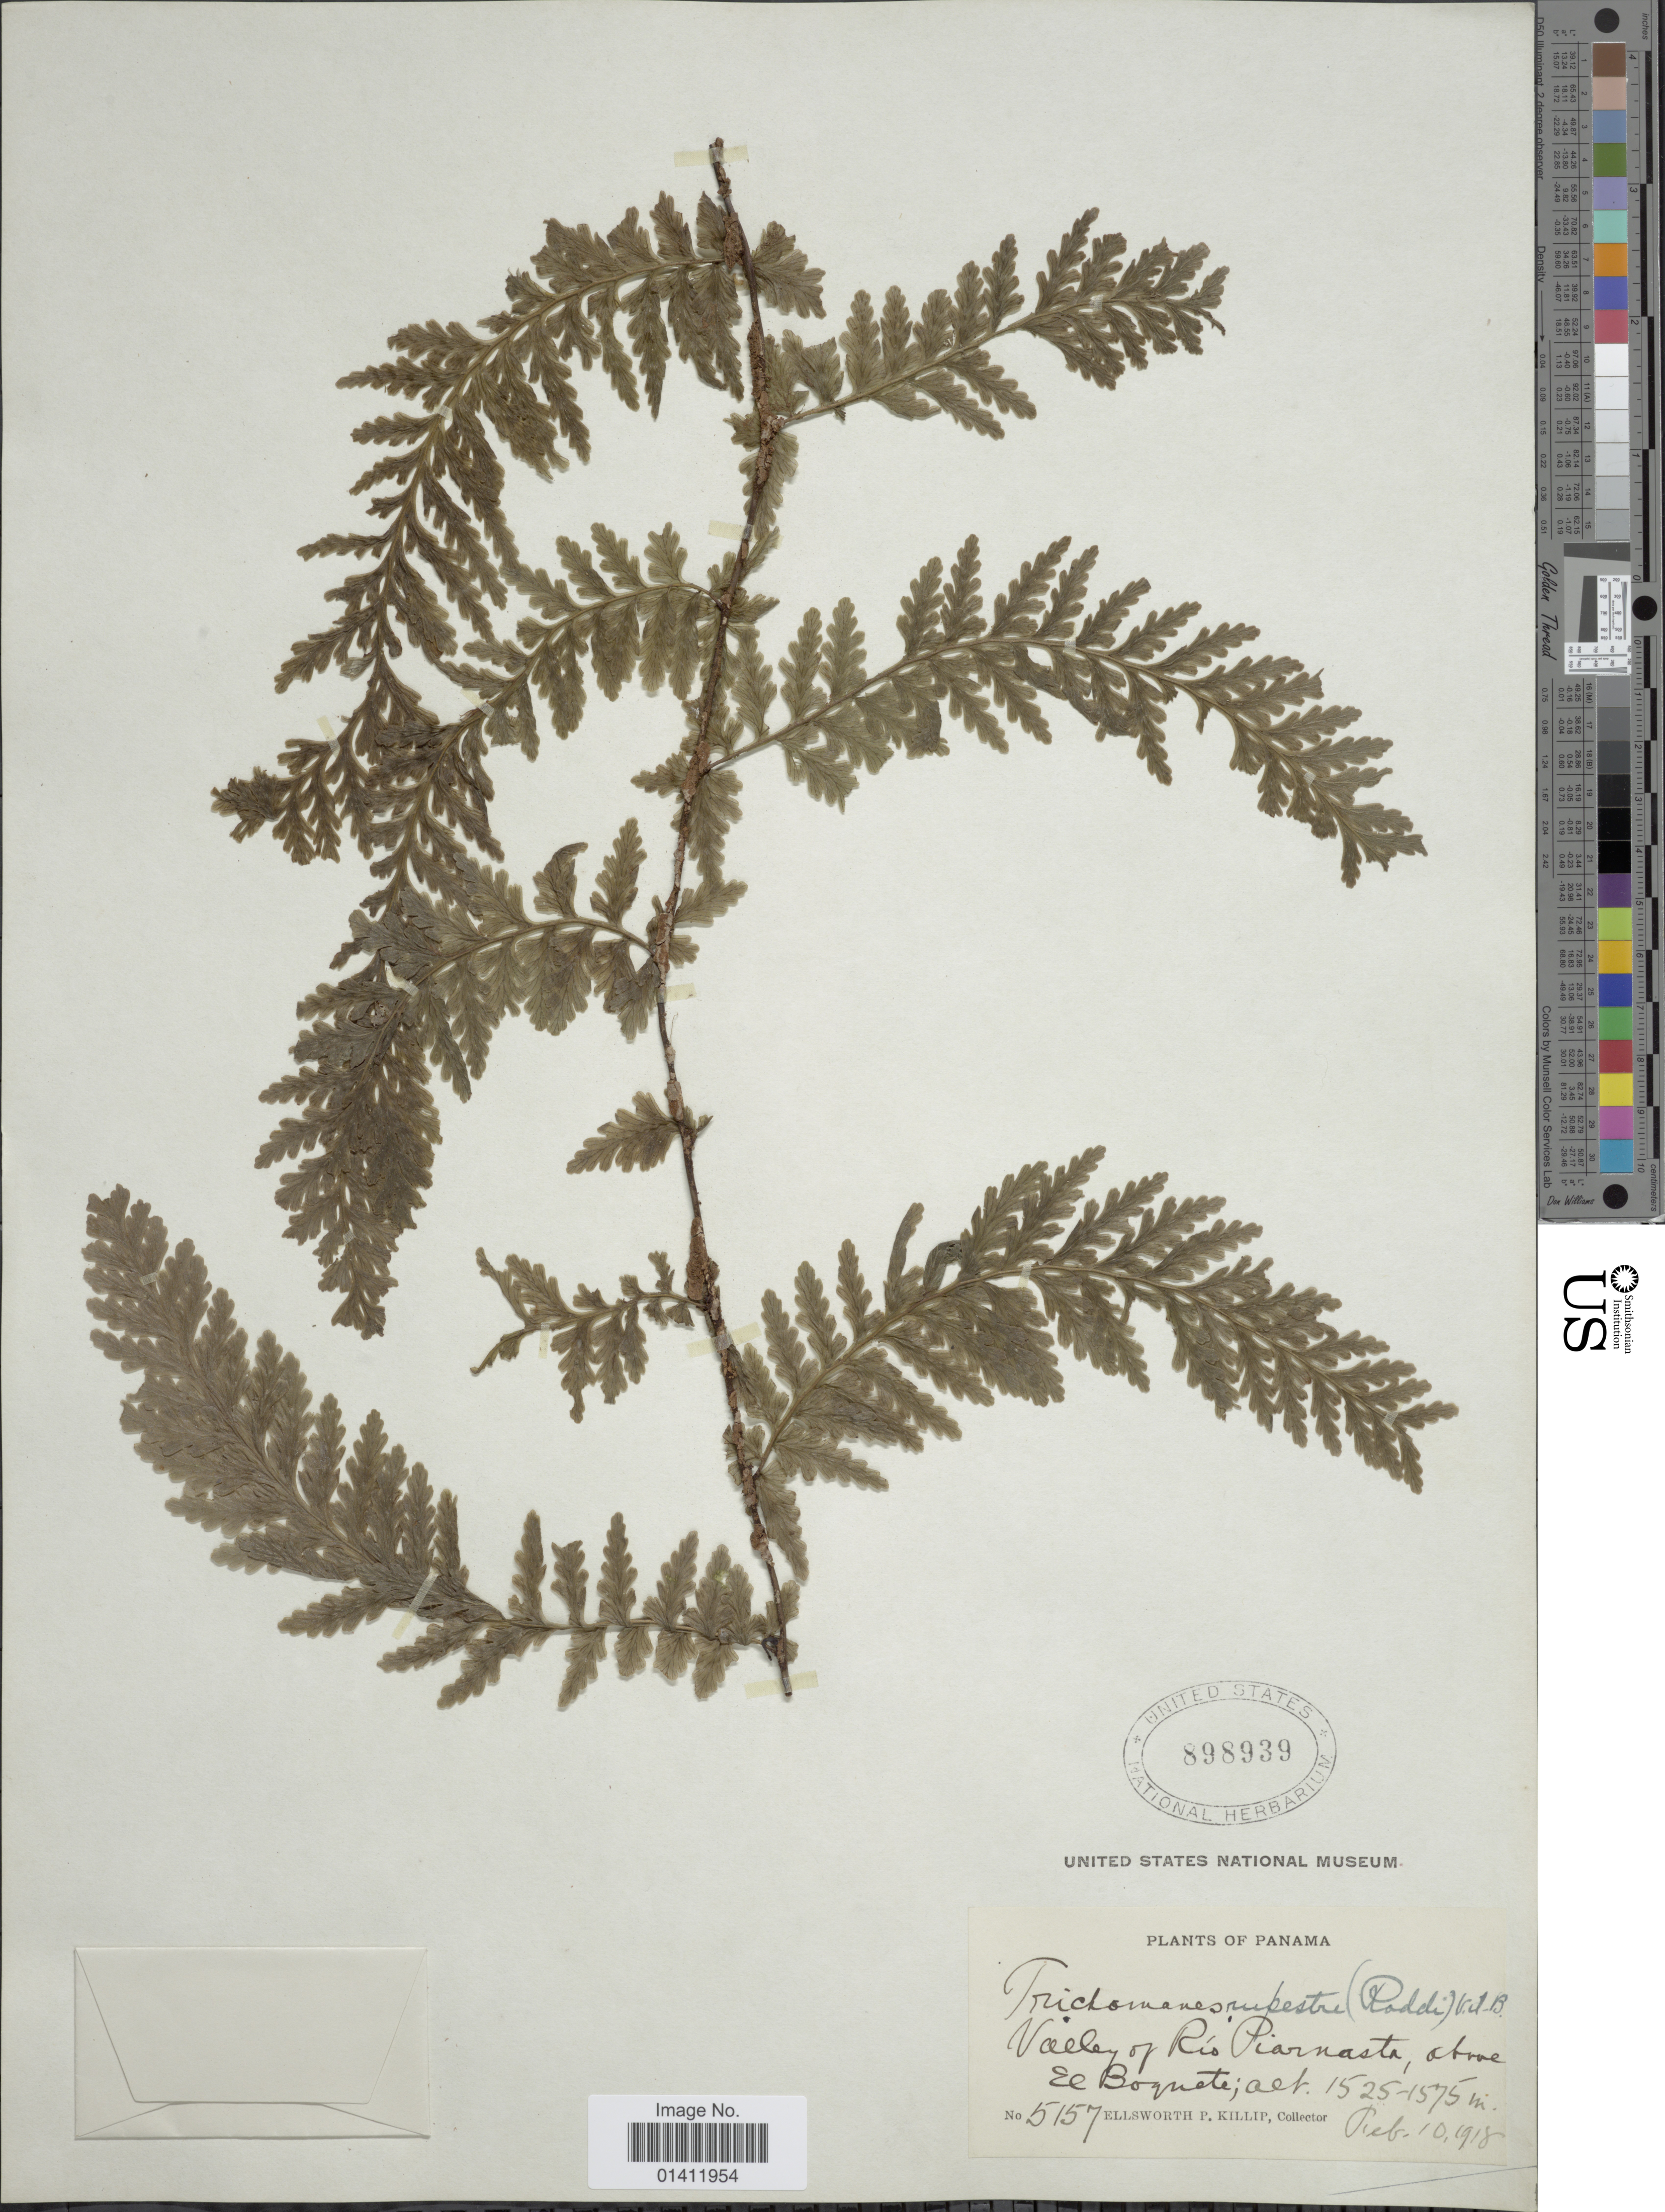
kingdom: Plantae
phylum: Tracheophyta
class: Polypodiopsida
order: Hymenophyllales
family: Hymenophyllaceae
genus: Vandenboschia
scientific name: Vandenboschia rupestris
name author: (Raddi) Ebihara & K. Iwats.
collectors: E. P. Killip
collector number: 5157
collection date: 1918-02-10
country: Panama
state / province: Panamá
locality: Valley of Rio Piarnasta, above El Boquete.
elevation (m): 1525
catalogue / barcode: US 898939